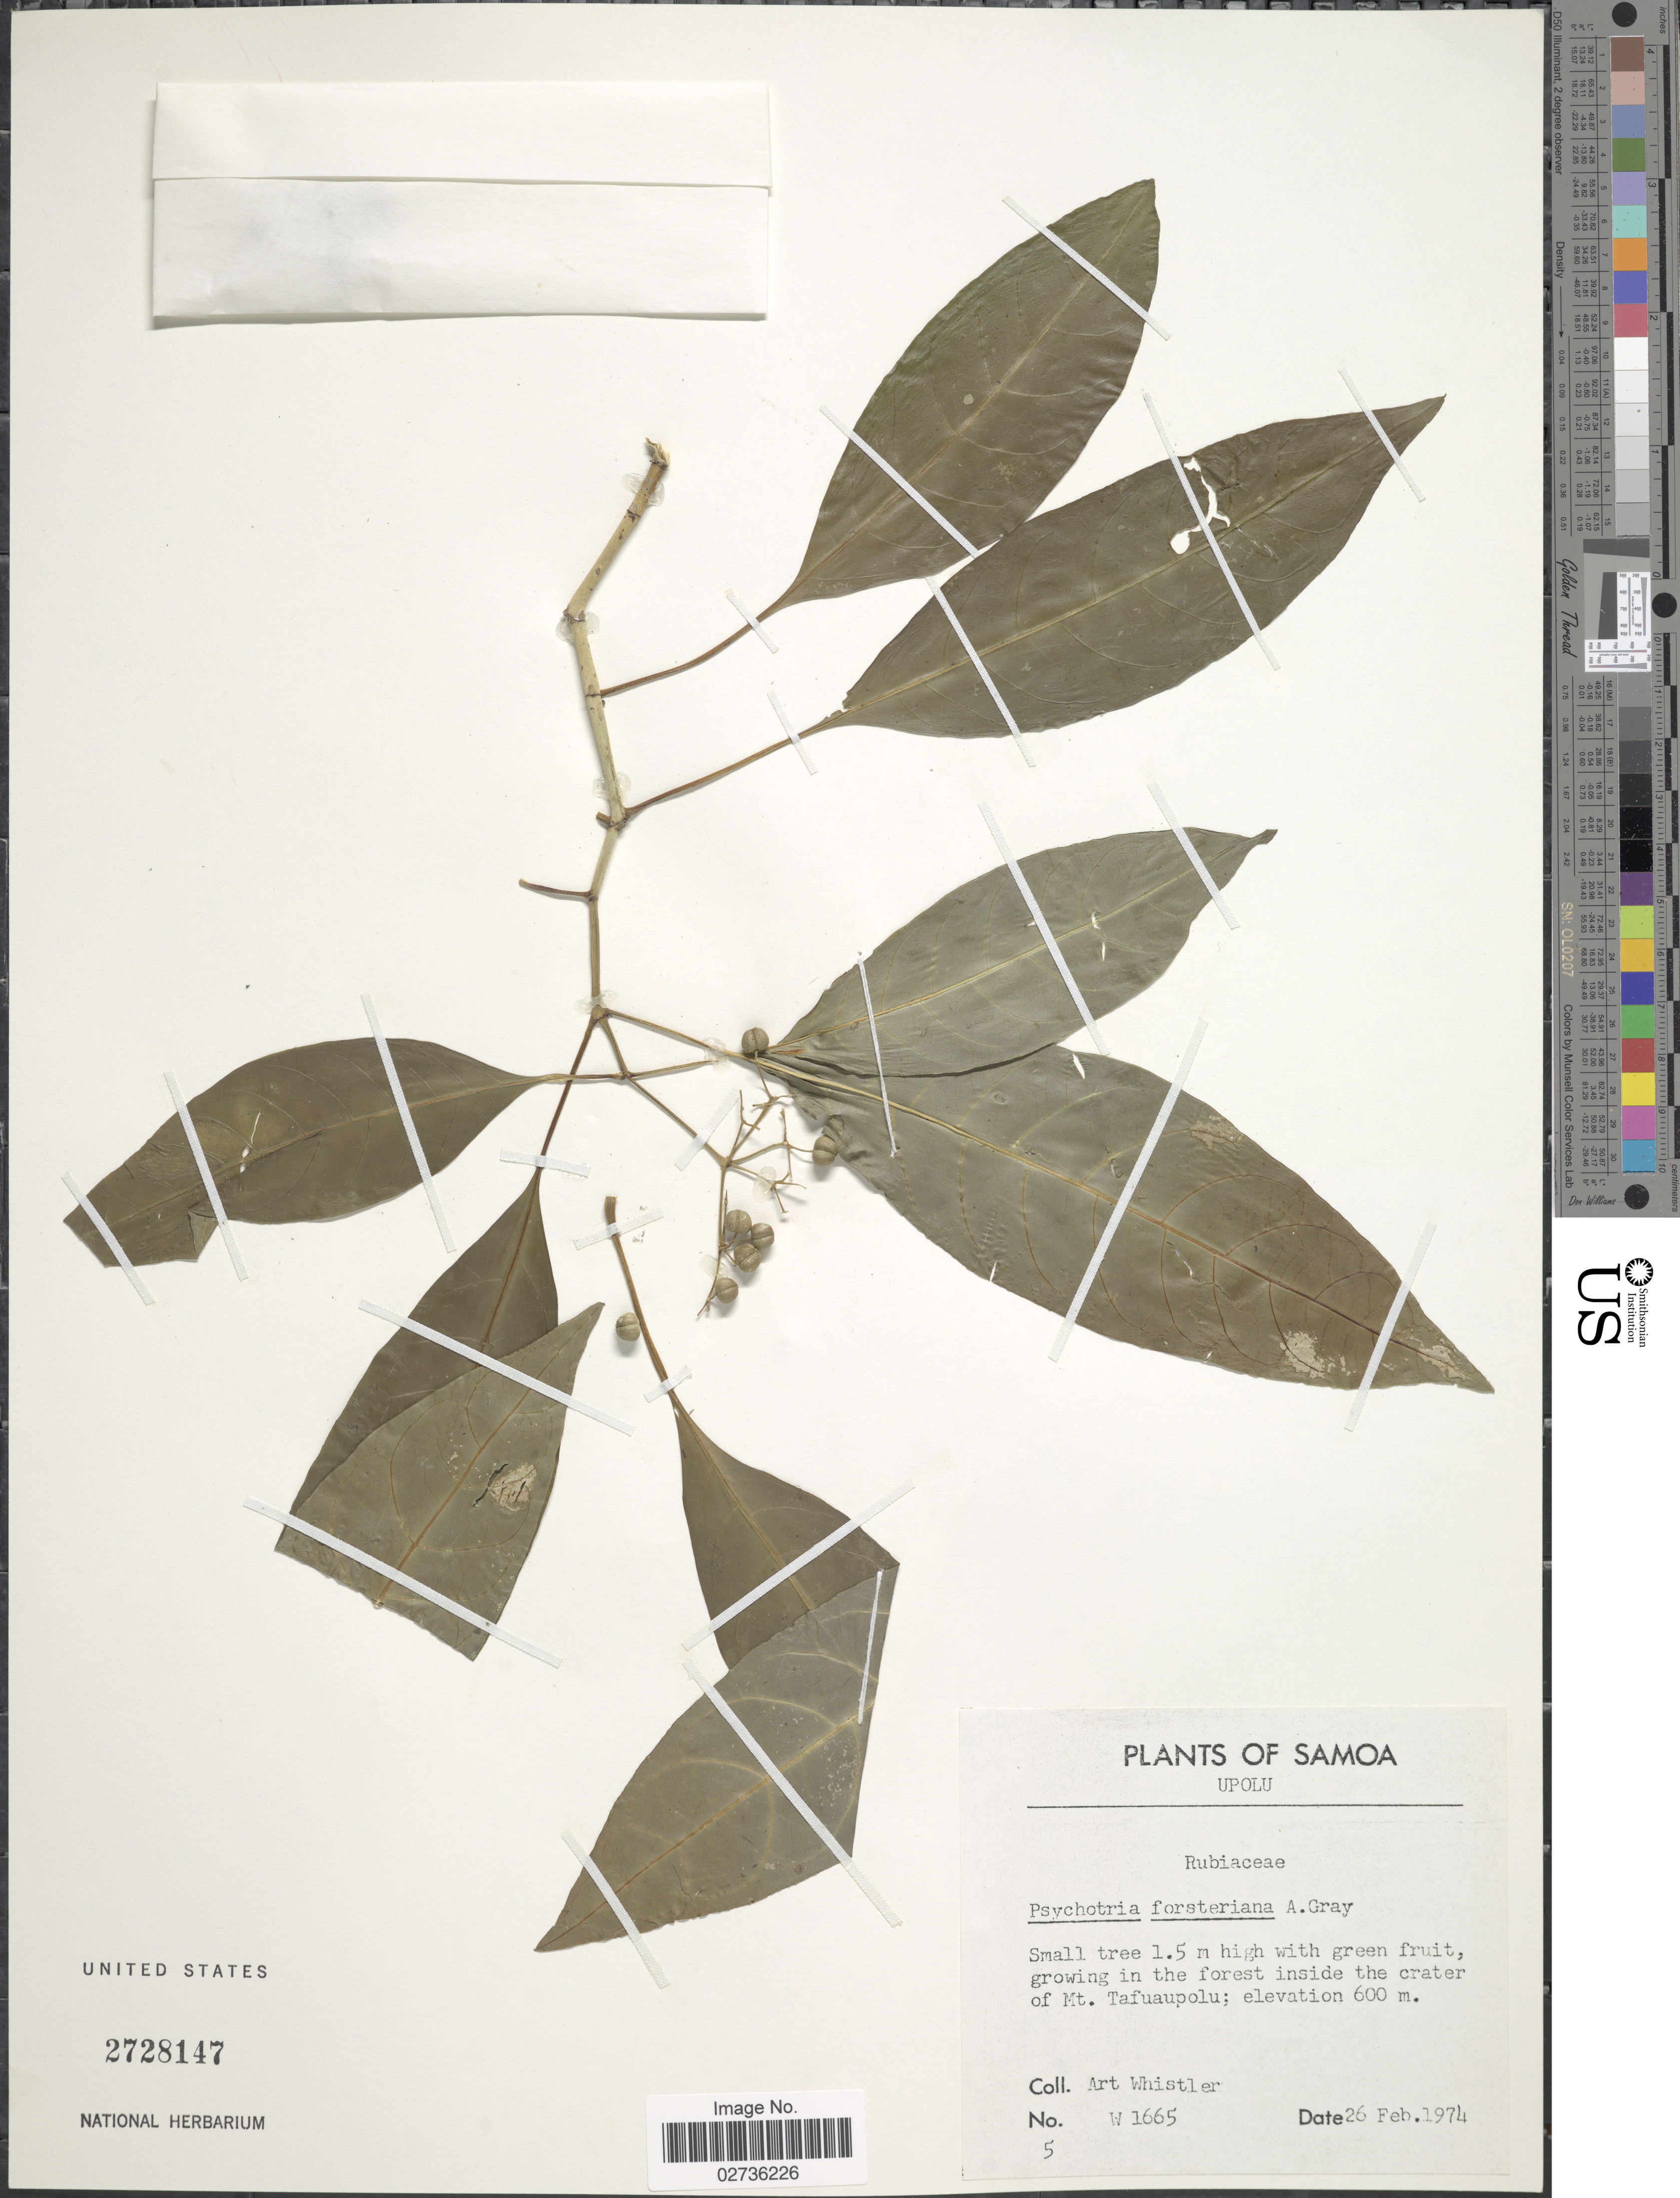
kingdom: Plantae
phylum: Tracheophyta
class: Magnoliopsida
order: Gentianales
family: Rubiaceae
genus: Psychotria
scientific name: Psychotria forsteriana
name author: A. Gray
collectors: A. Whistler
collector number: W1665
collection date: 1974-02-26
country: Samoa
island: Upolu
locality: Upolu. Growing in the forest inside of the crater of Mt. Tafuaupolu.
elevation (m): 600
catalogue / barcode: US 2728147